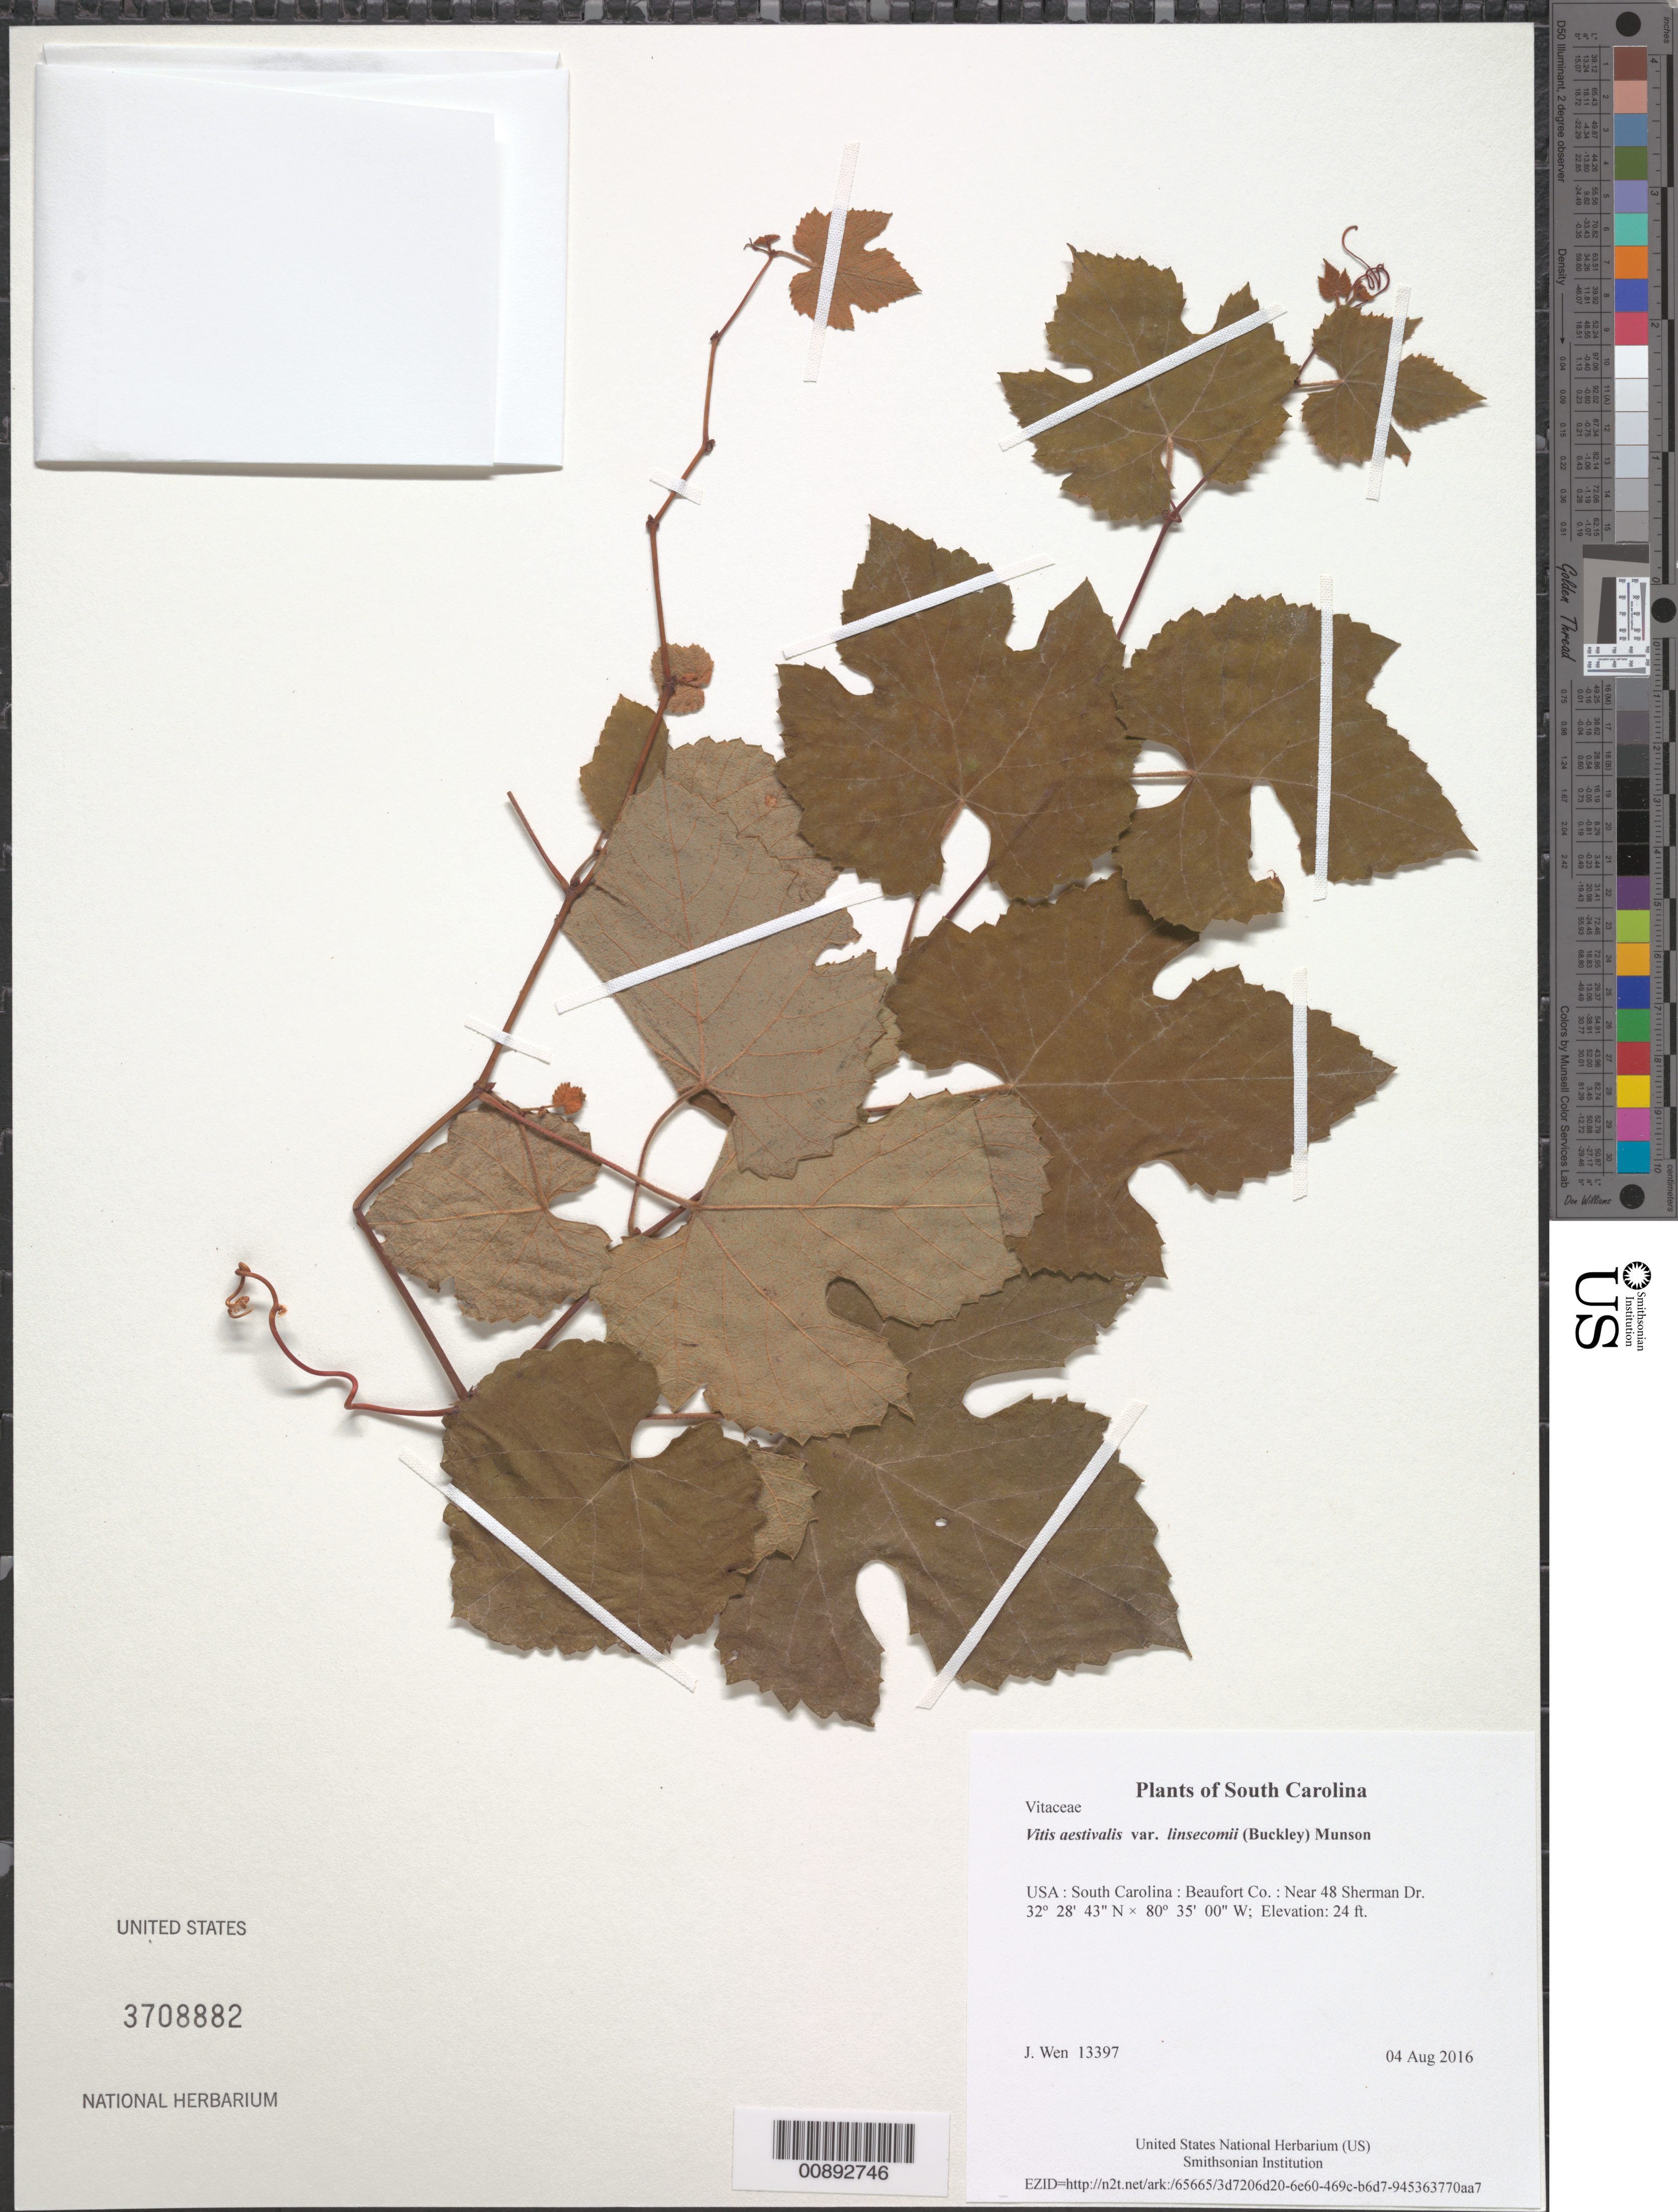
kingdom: Plantae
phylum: Tracheophyta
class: Magnoliopsida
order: Vitales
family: Vitaceae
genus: Vitis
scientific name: Vitis aestivalis var. linsecomii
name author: (Buckley) Munson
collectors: J. Wen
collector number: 13397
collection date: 2016-08-04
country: United States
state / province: South Carolina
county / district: Beaufort Co.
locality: Near 48 Sherman Dr.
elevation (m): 7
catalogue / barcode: US 3708882